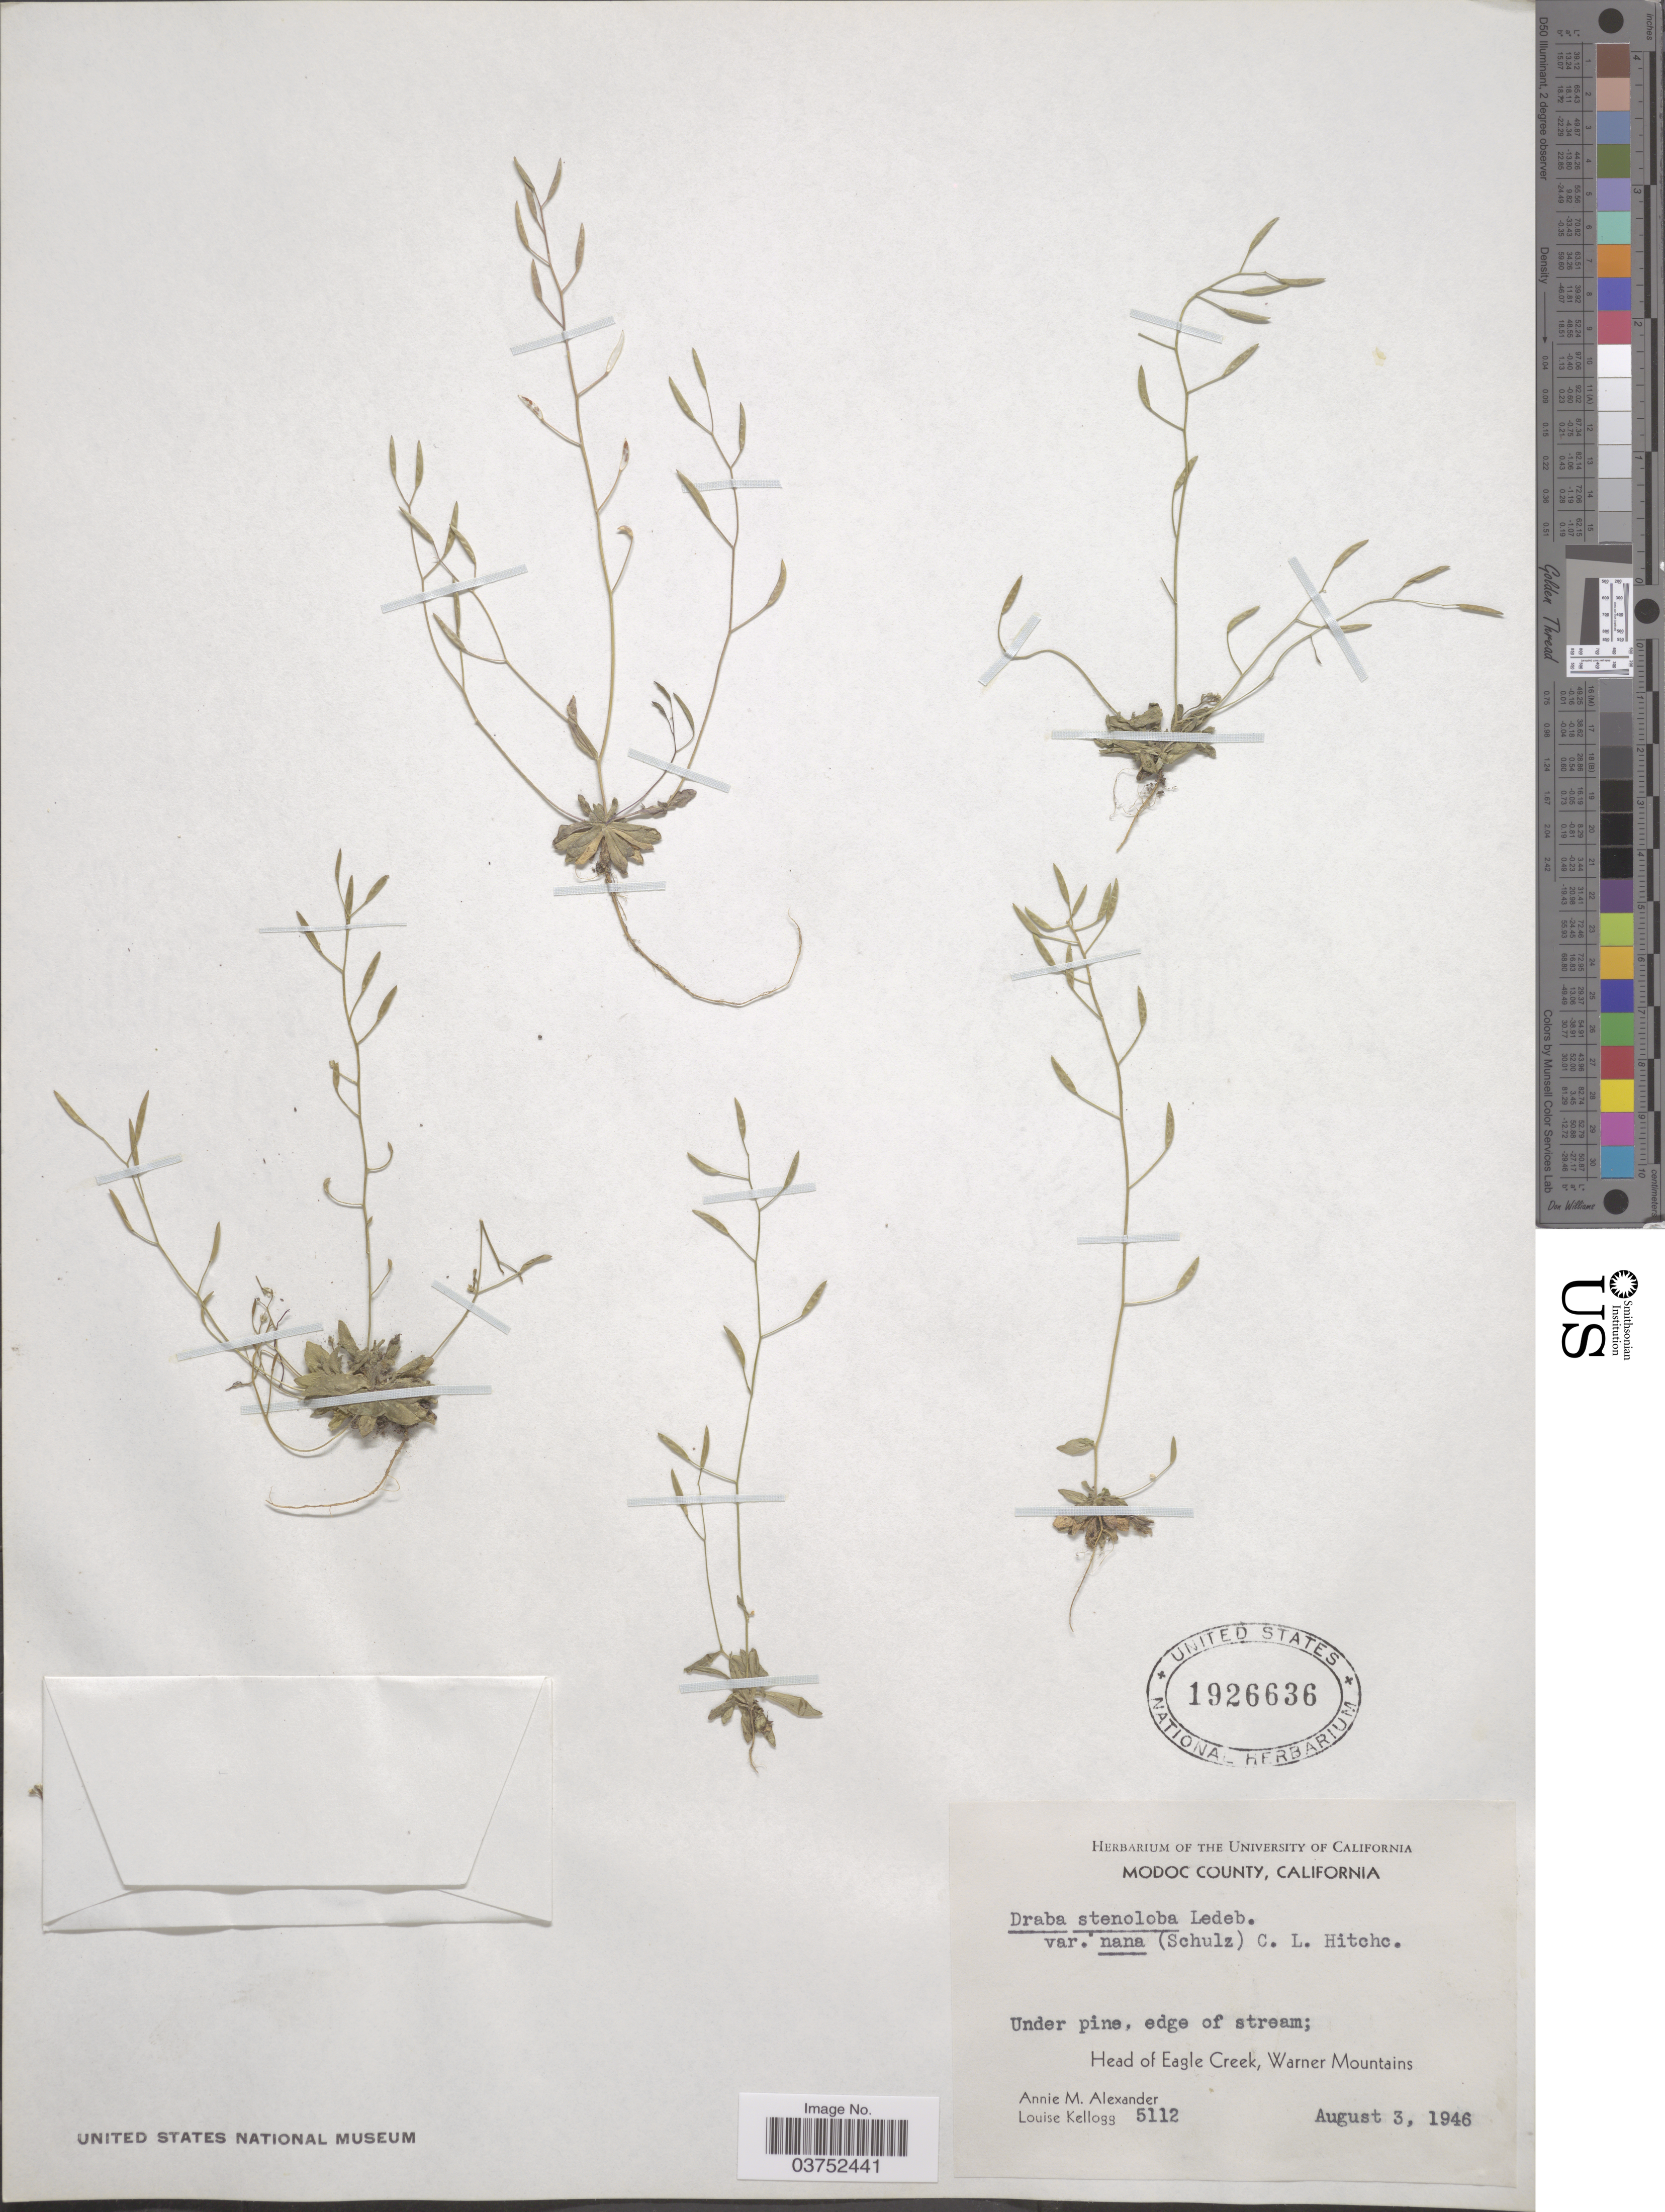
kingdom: Plantae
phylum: Tracheophyta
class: Magnoliopsida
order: Brassicales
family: Brassicaceae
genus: Draba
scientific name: Draba stenoloba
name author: Ledeb.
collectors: A. M. Alexander & L. Kellogg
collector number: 5112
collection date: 1946-08-03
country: United States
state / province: California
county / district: Modoc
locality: Modoc County. Head of Eagle Creek, Warner Mountains.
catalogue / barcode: US 1926636